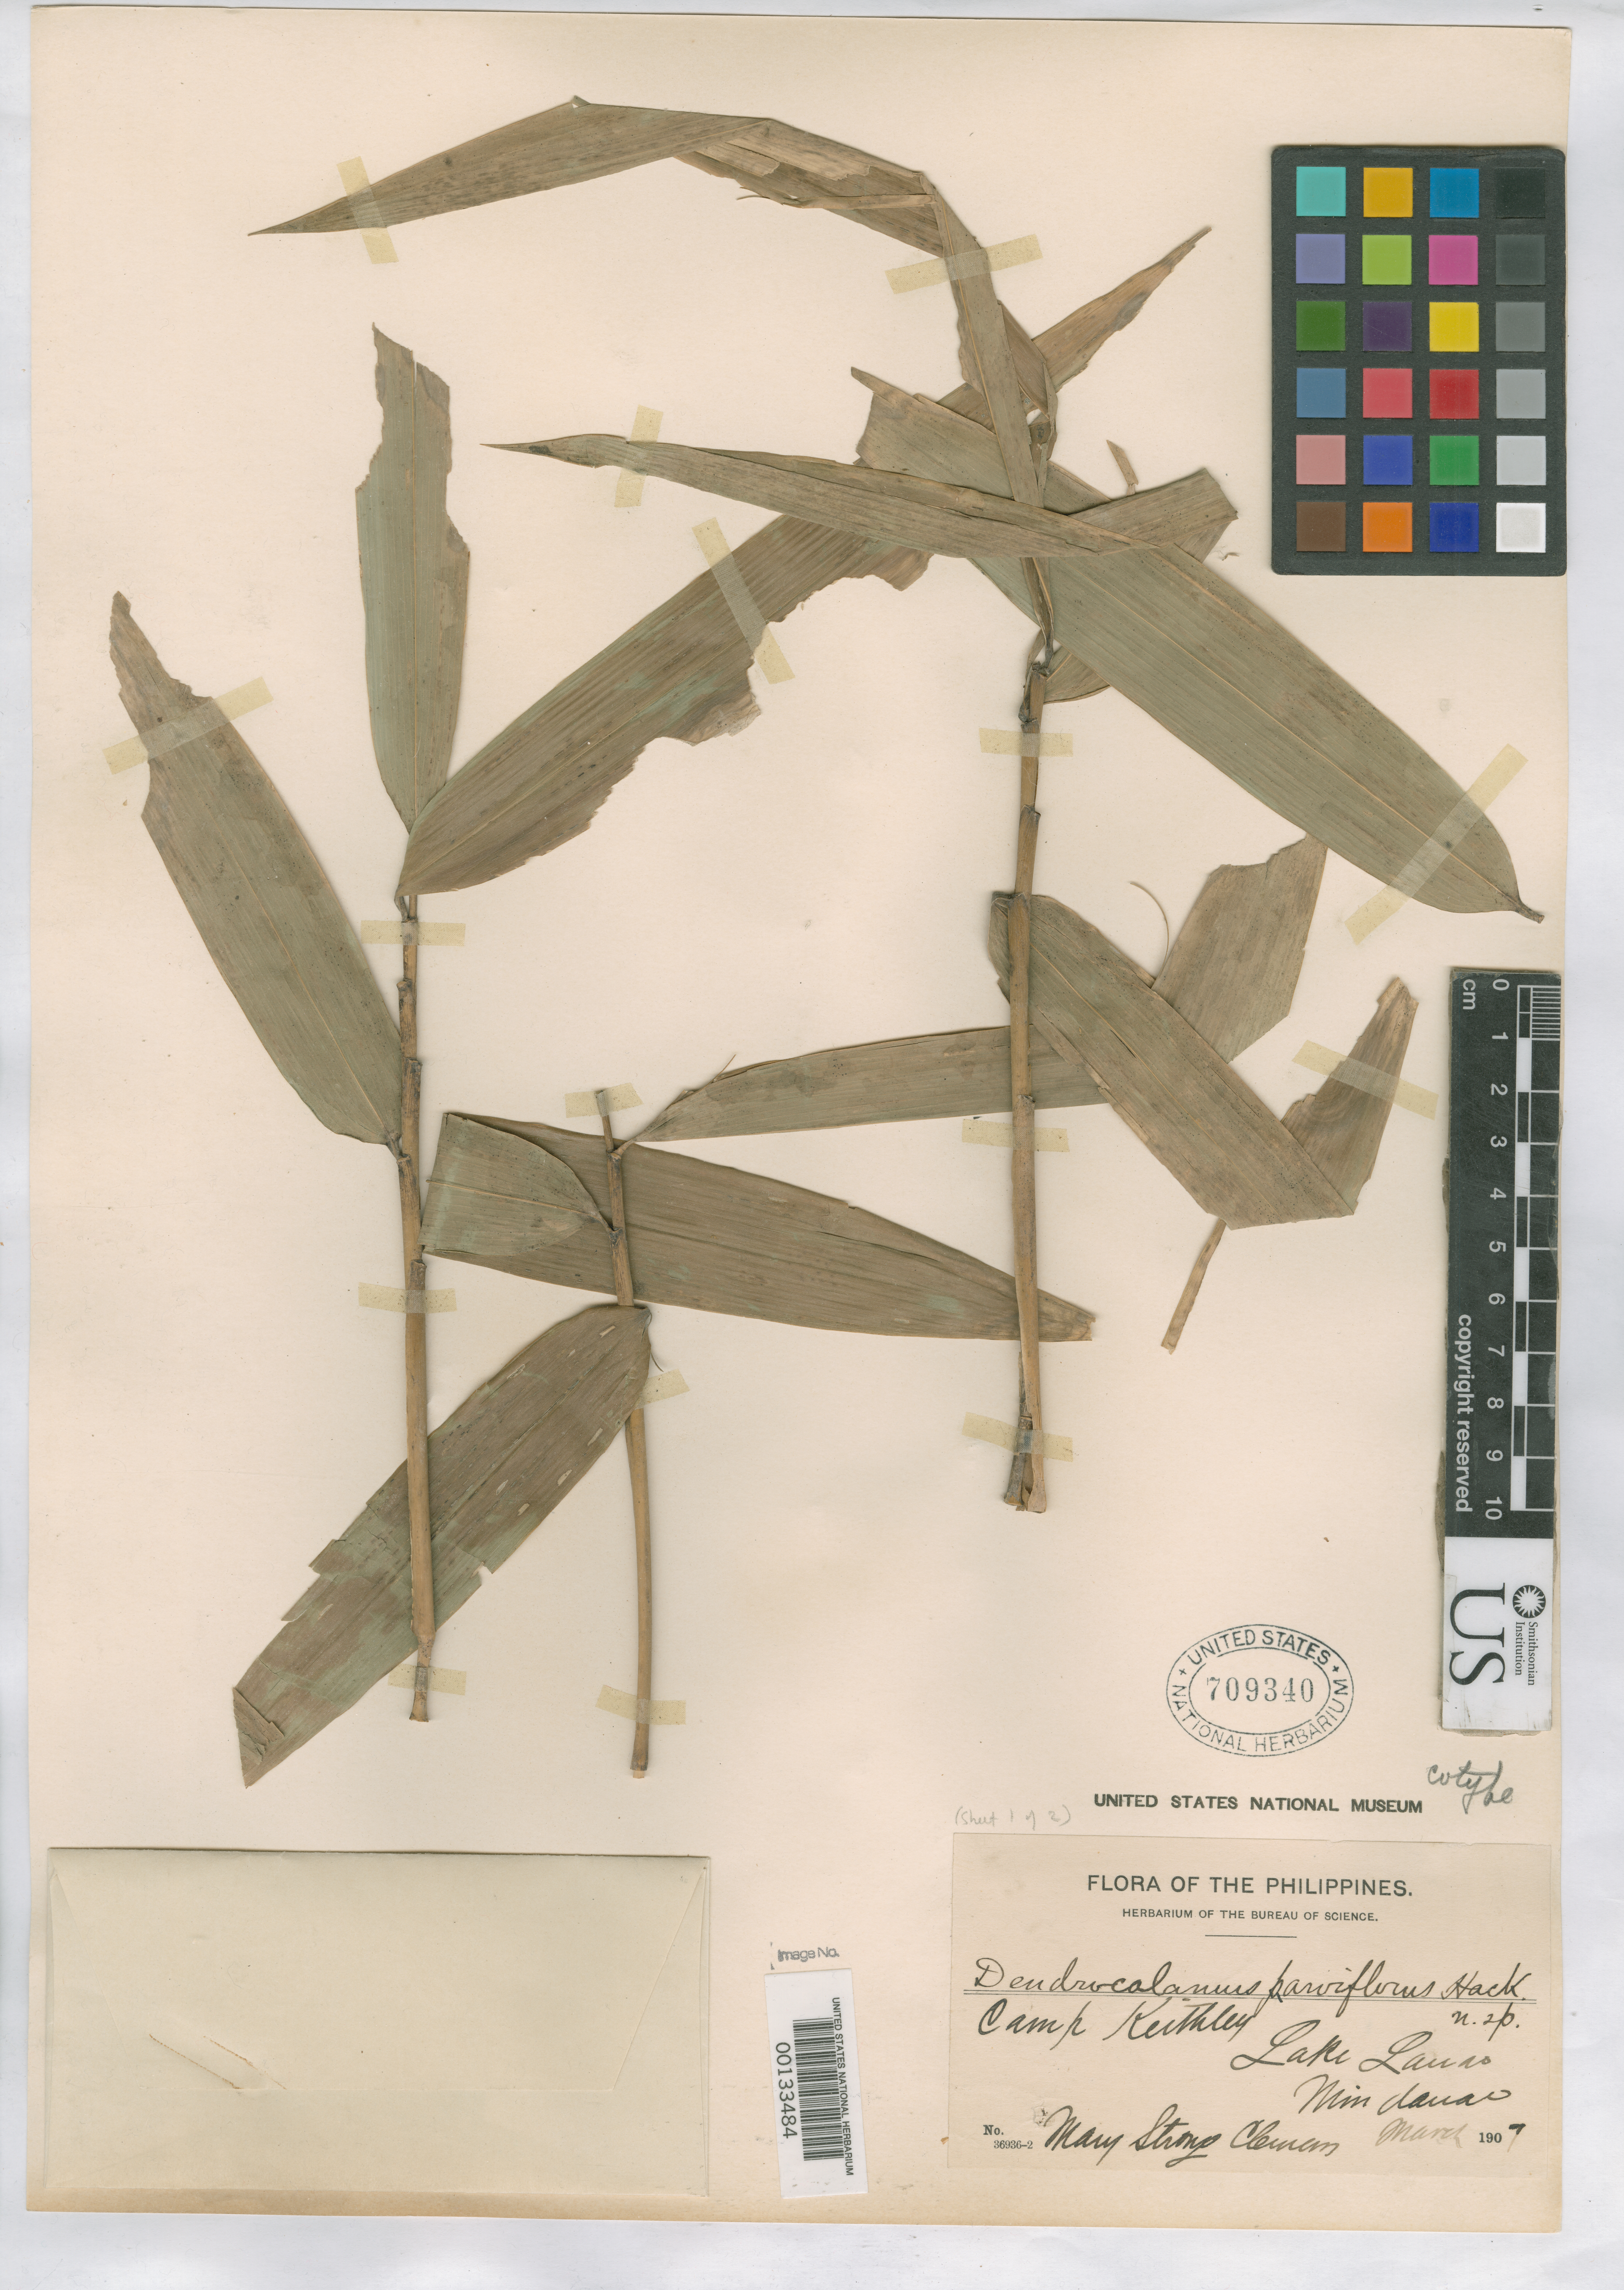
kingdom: Plantae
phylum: Tracheophyta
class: Liliopsida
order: Poales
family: Poaceae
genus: Dendrocalamus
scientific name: Dendrocalamus parviflorus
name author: Hack.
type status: Isotype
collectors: M. S. Clemens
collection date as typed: Mar 1907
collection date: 1907-03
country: Philippines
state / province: Muslim Mindanao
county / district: Lanao del Sur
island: Mindanao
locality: Camp Keithley, Lake Lanao.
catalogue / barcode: US 709340